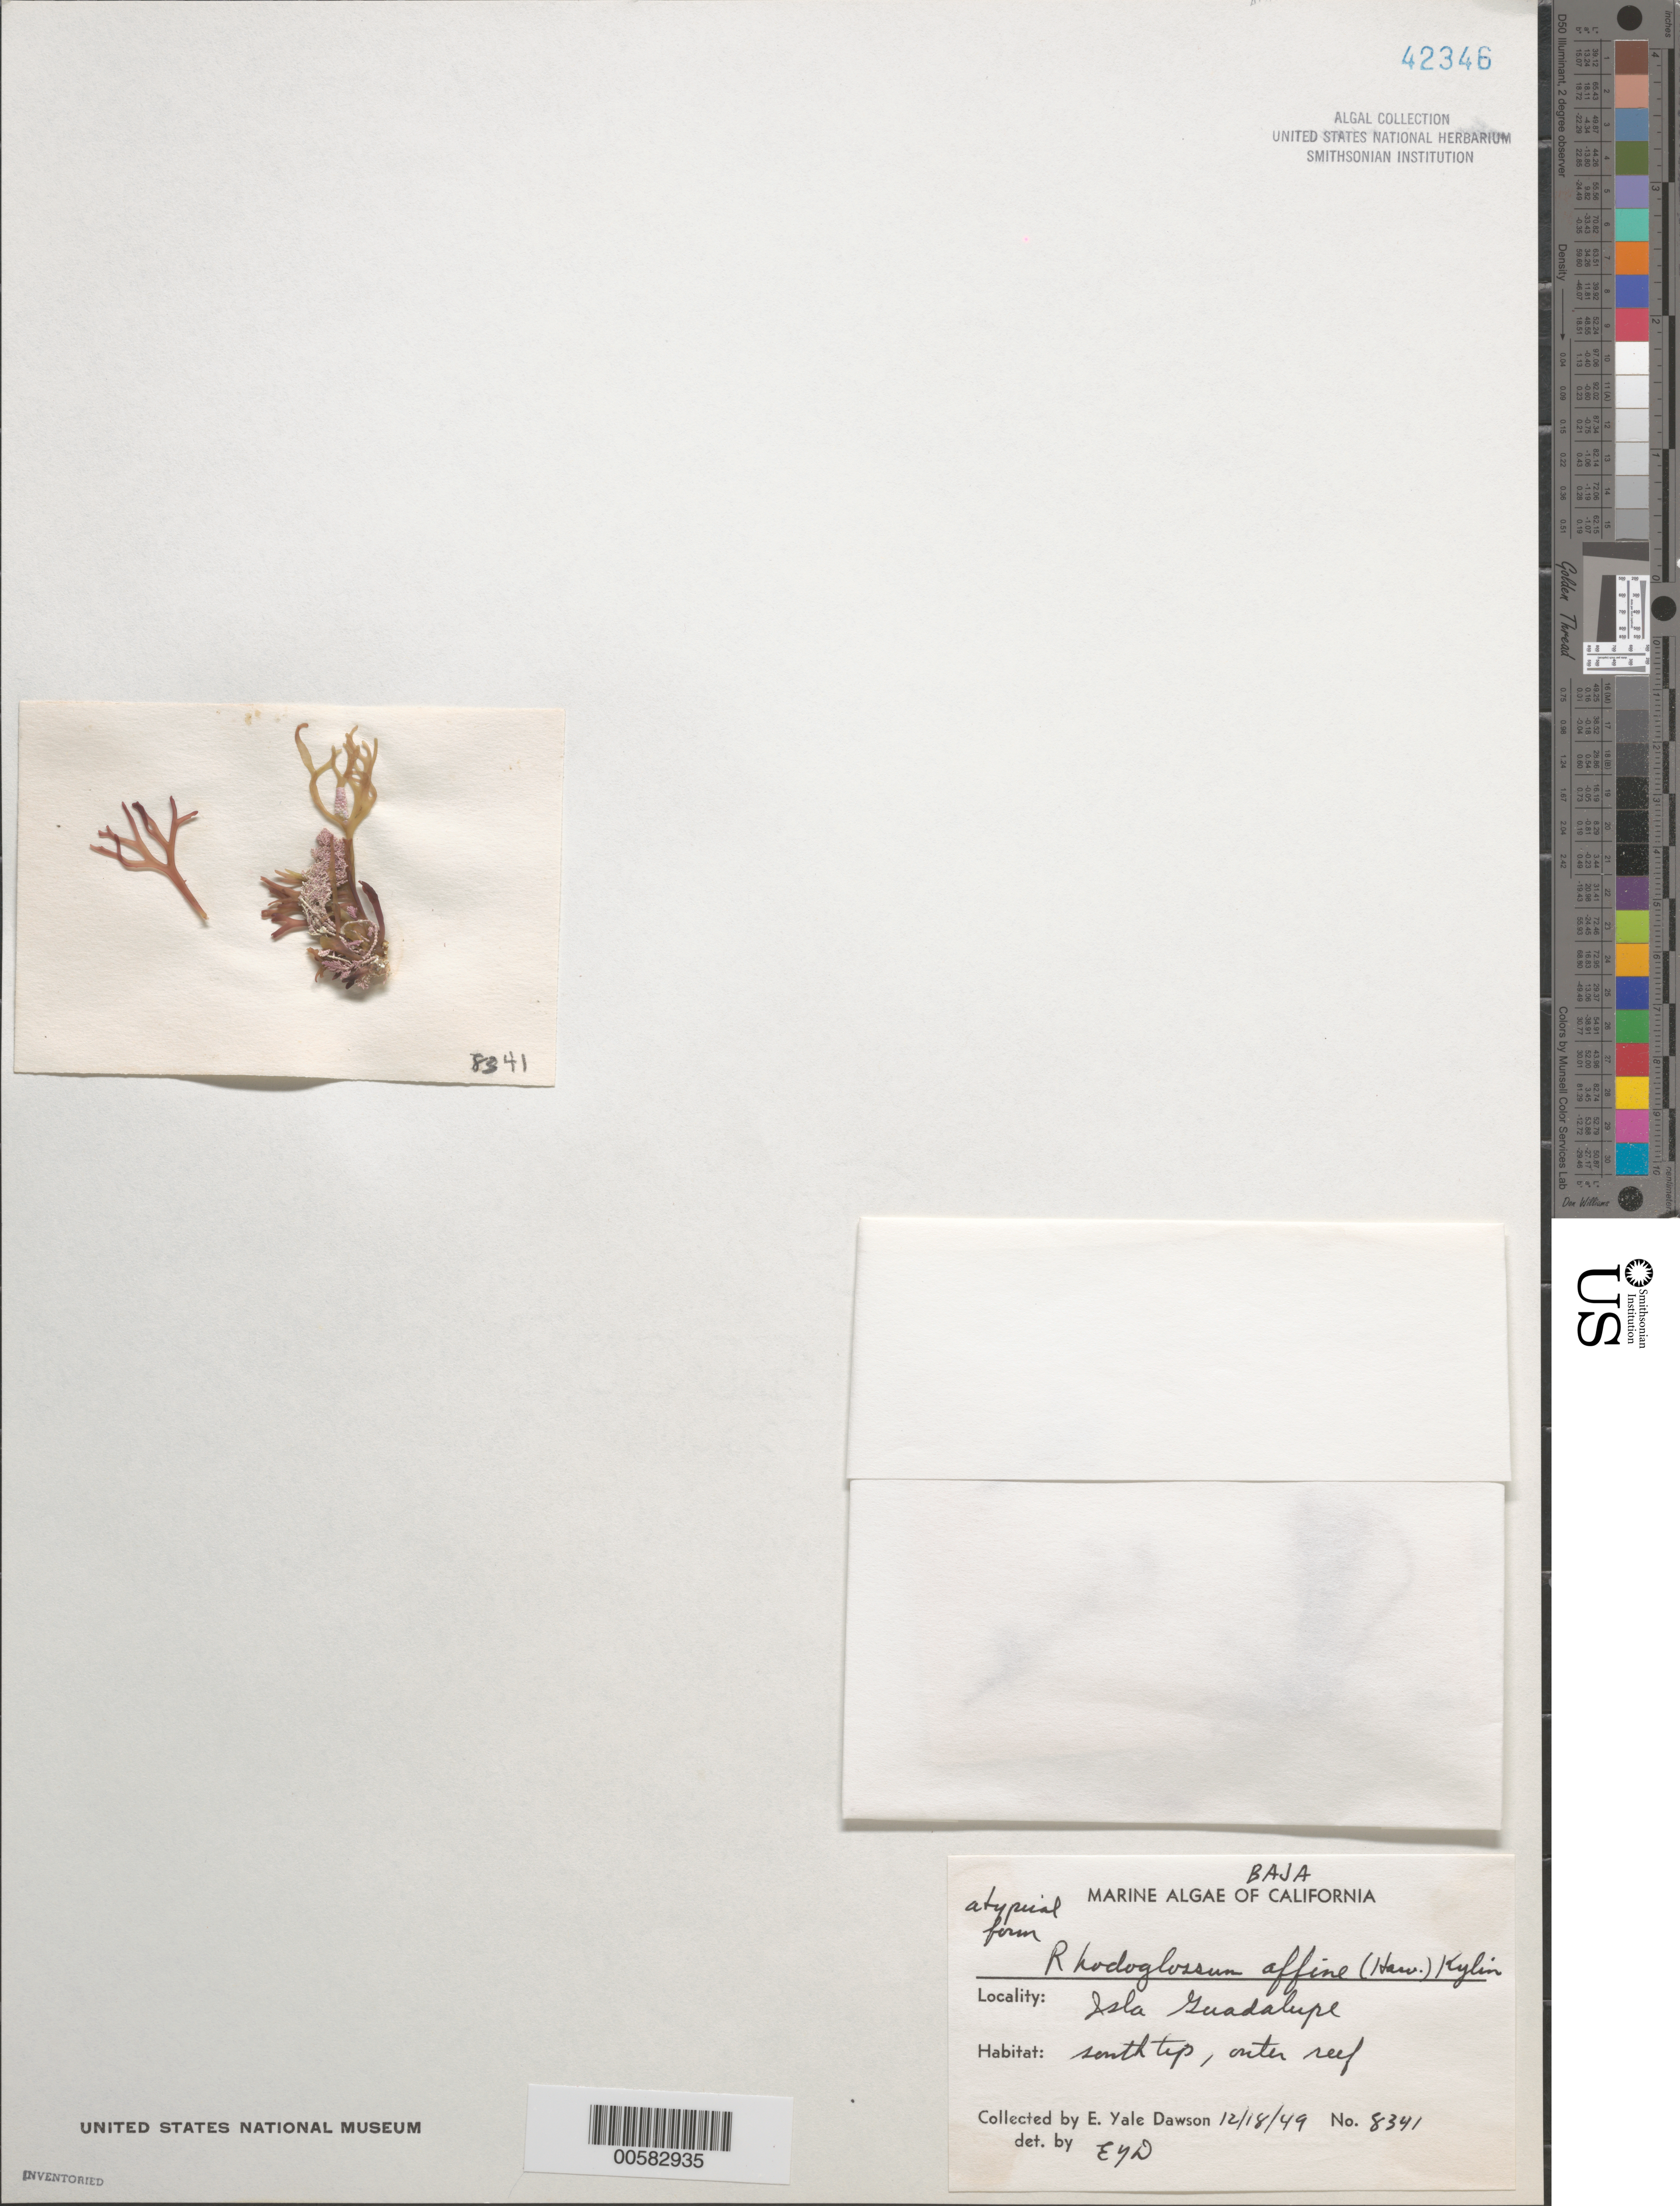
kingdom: Plantae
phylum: Rhodophyta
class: Florideophyceae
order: Gigartinales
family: Gigartinaceae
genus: Mazzaella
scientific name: Mazzaella affinis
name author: (Harvey) Fredericq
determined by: Algae name updating Project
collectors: E. Y. Dawson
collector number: EYD 8341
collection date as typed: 18 Dec 1949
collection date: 1949-12-18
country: Mexico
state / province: Baja California Norte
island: Isla Guadalupe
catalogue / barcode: US 42346